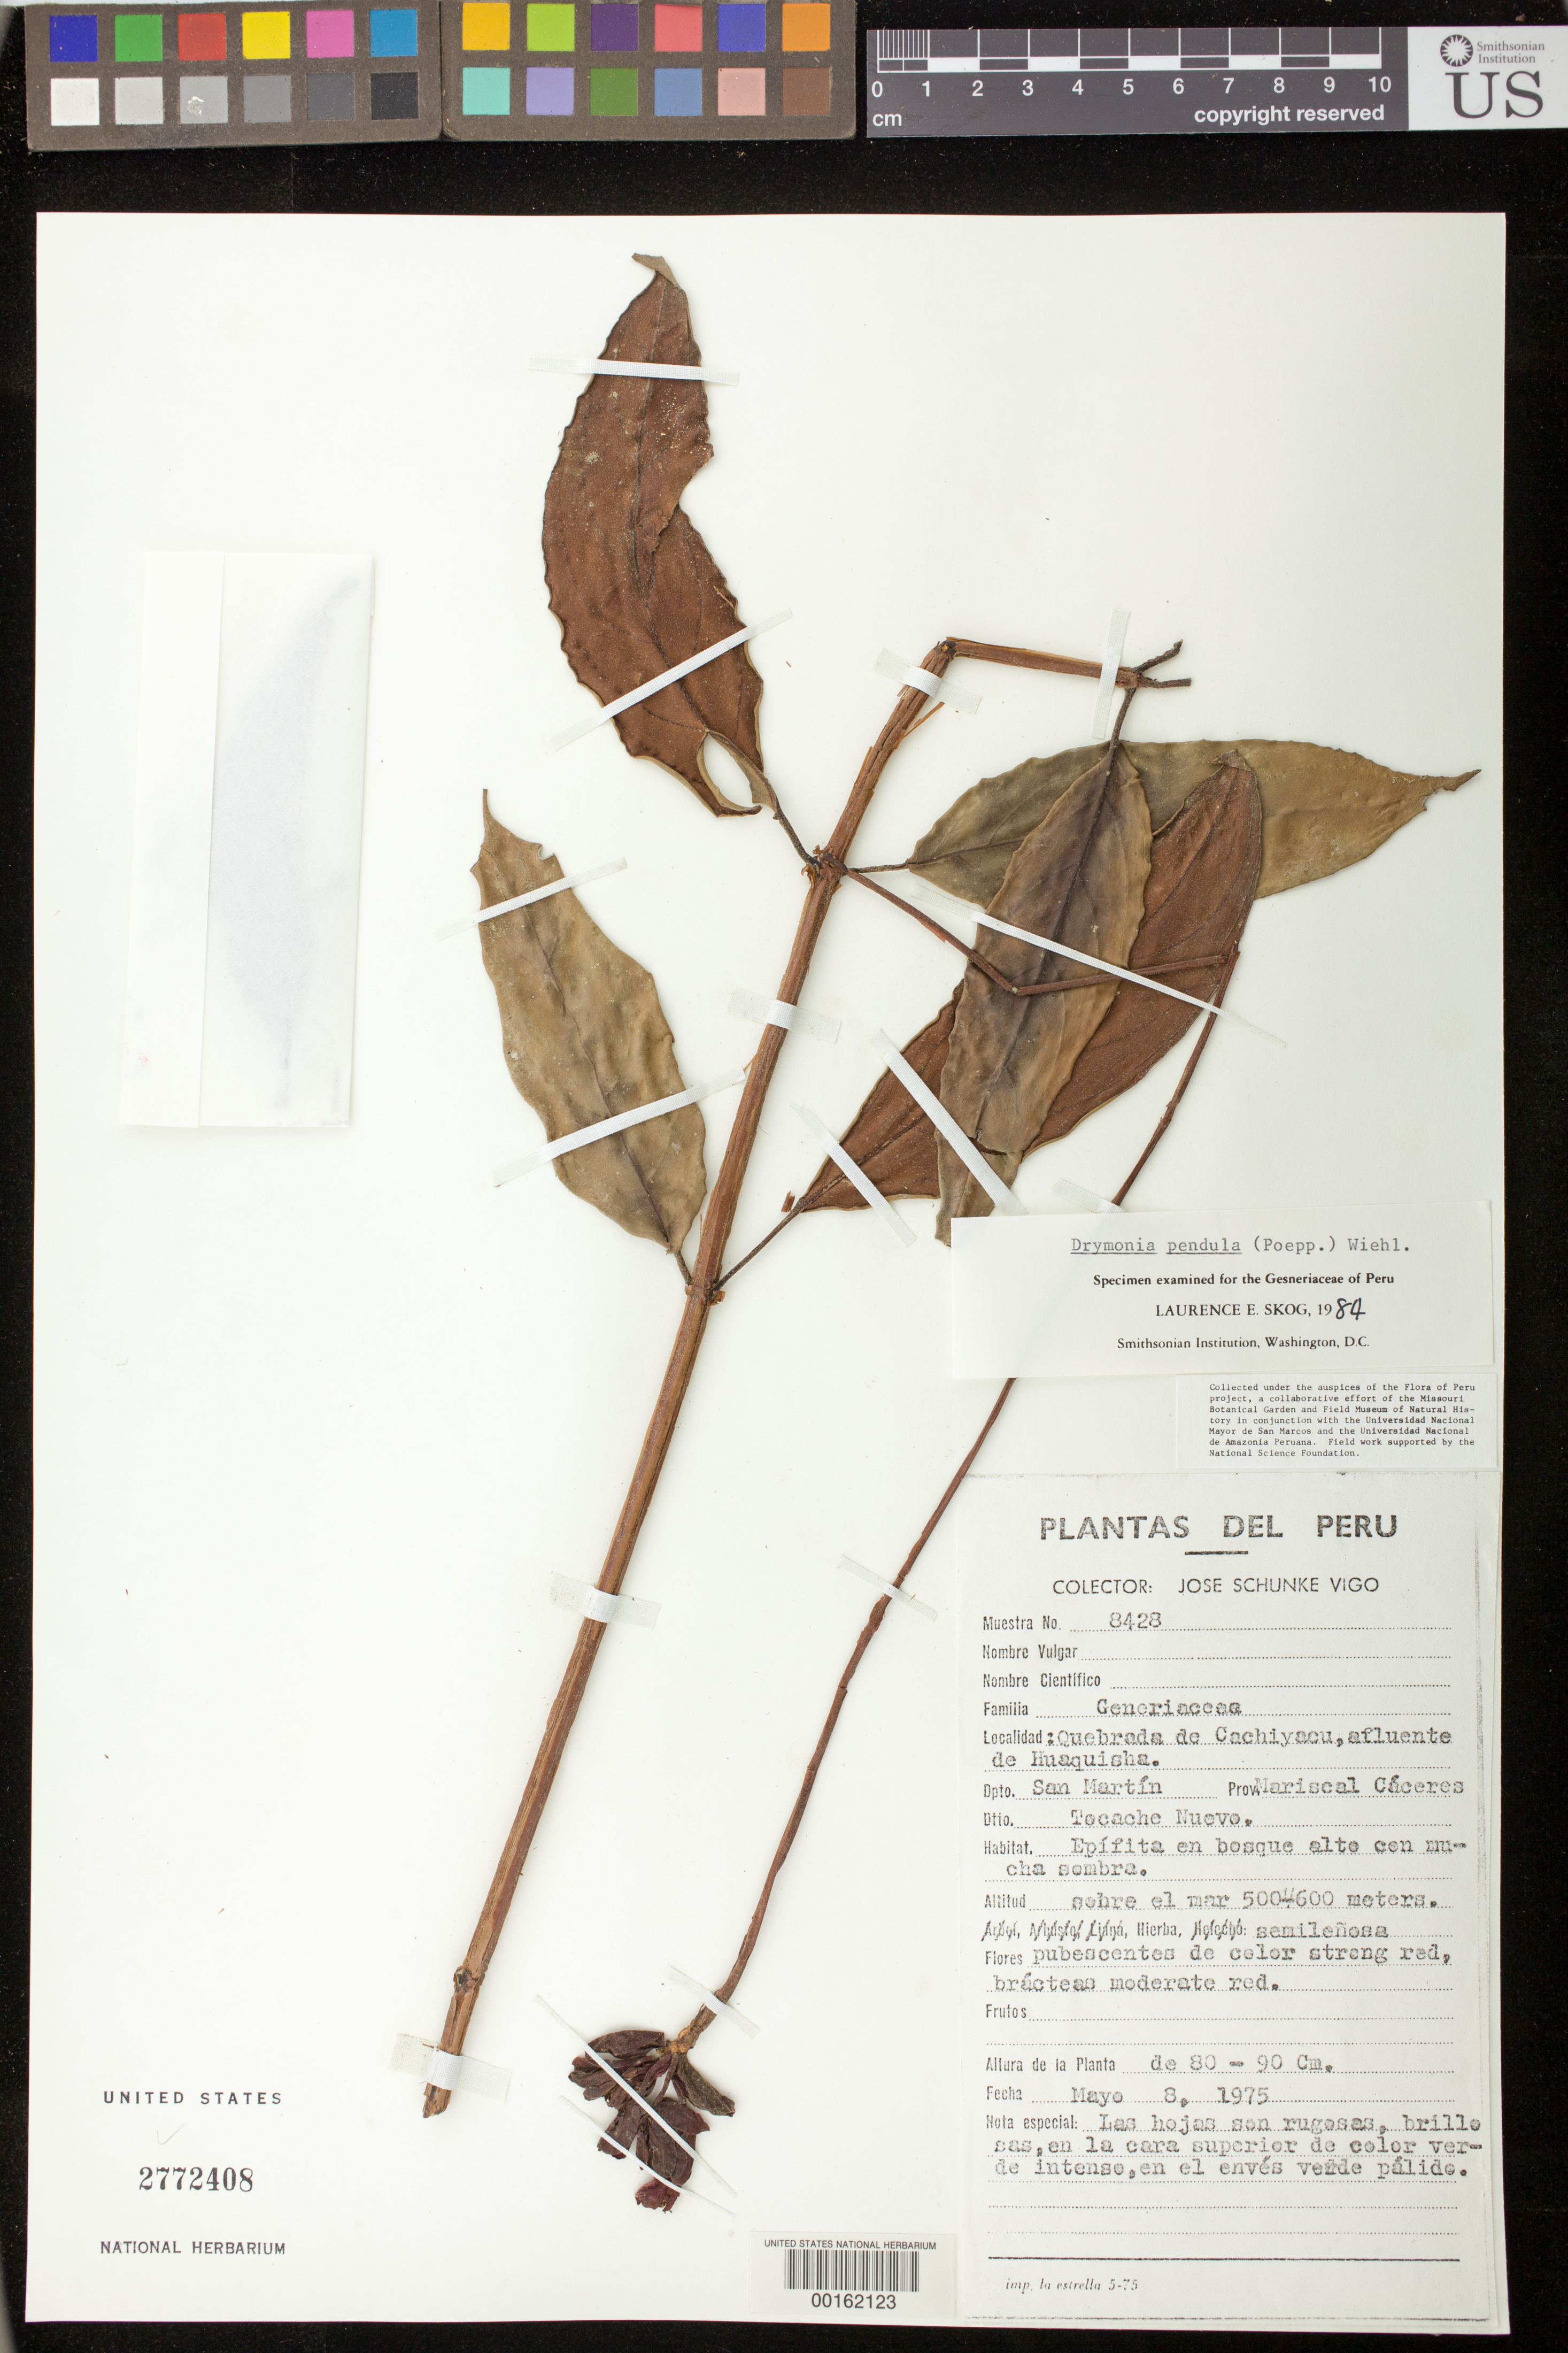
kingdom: Plantae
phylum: Tracheophyta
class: Magnoliopsida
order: Lamiales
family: Gesneriaceae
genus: Drymonia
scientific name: Drymonia pendula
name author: (Poepp.) Wiehler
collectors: J. Schunke Vigo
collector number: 8428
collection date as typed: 08 May 1975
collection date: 1975-05-08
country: Peru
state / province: San Martín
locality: Prov. Mariscal Cáceres, Dtto. Tocache Nuevo, Quebrada of Cachiyacu, tributary of Huaquisha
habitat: Epiphyte in tallforest with lots of shade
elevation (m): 500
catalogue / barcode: US 2772408